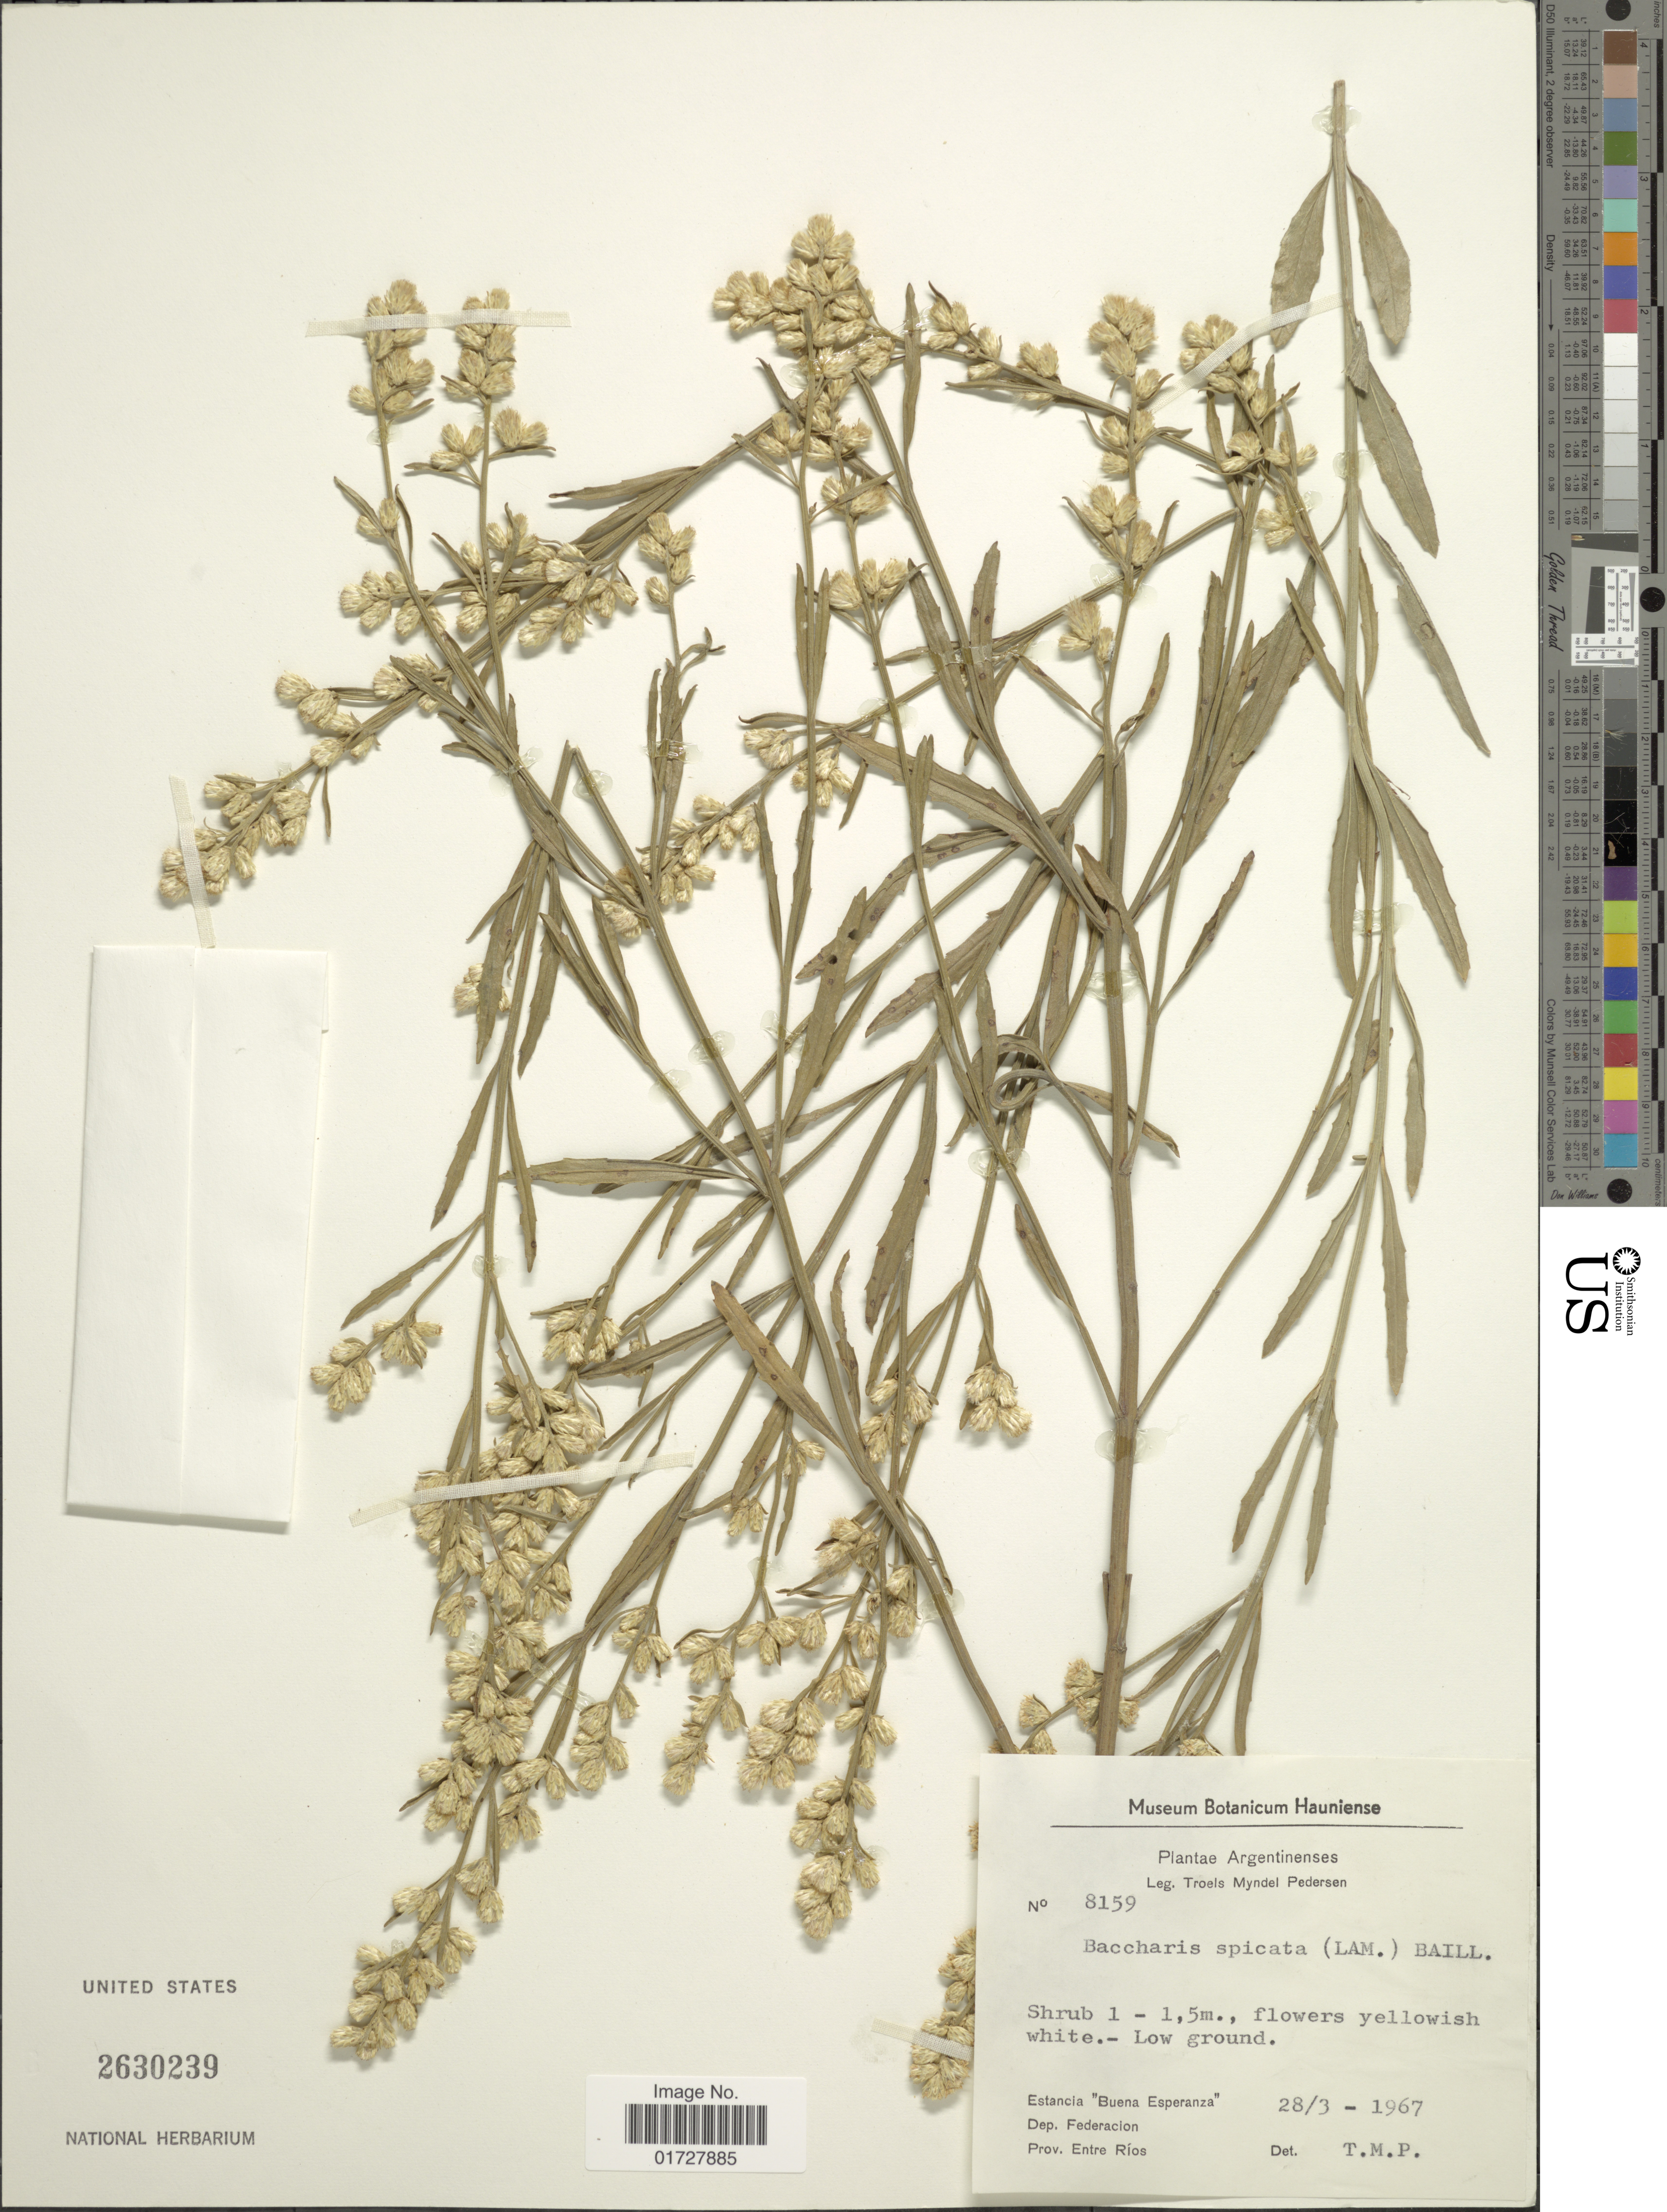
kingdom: Plantae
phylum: Tracheophyta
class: Magnoliopsida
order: Asterales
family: Asteraceae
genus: Baccharis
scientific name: Baccharis spicata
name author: (Lam.) Baill.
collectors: T. Pederson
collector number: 8159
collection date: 1967-03-28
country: Argentina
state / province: Entre Rios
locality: Estancia Buena Esperanza, Dep. Federacion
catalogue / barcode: US 2630239